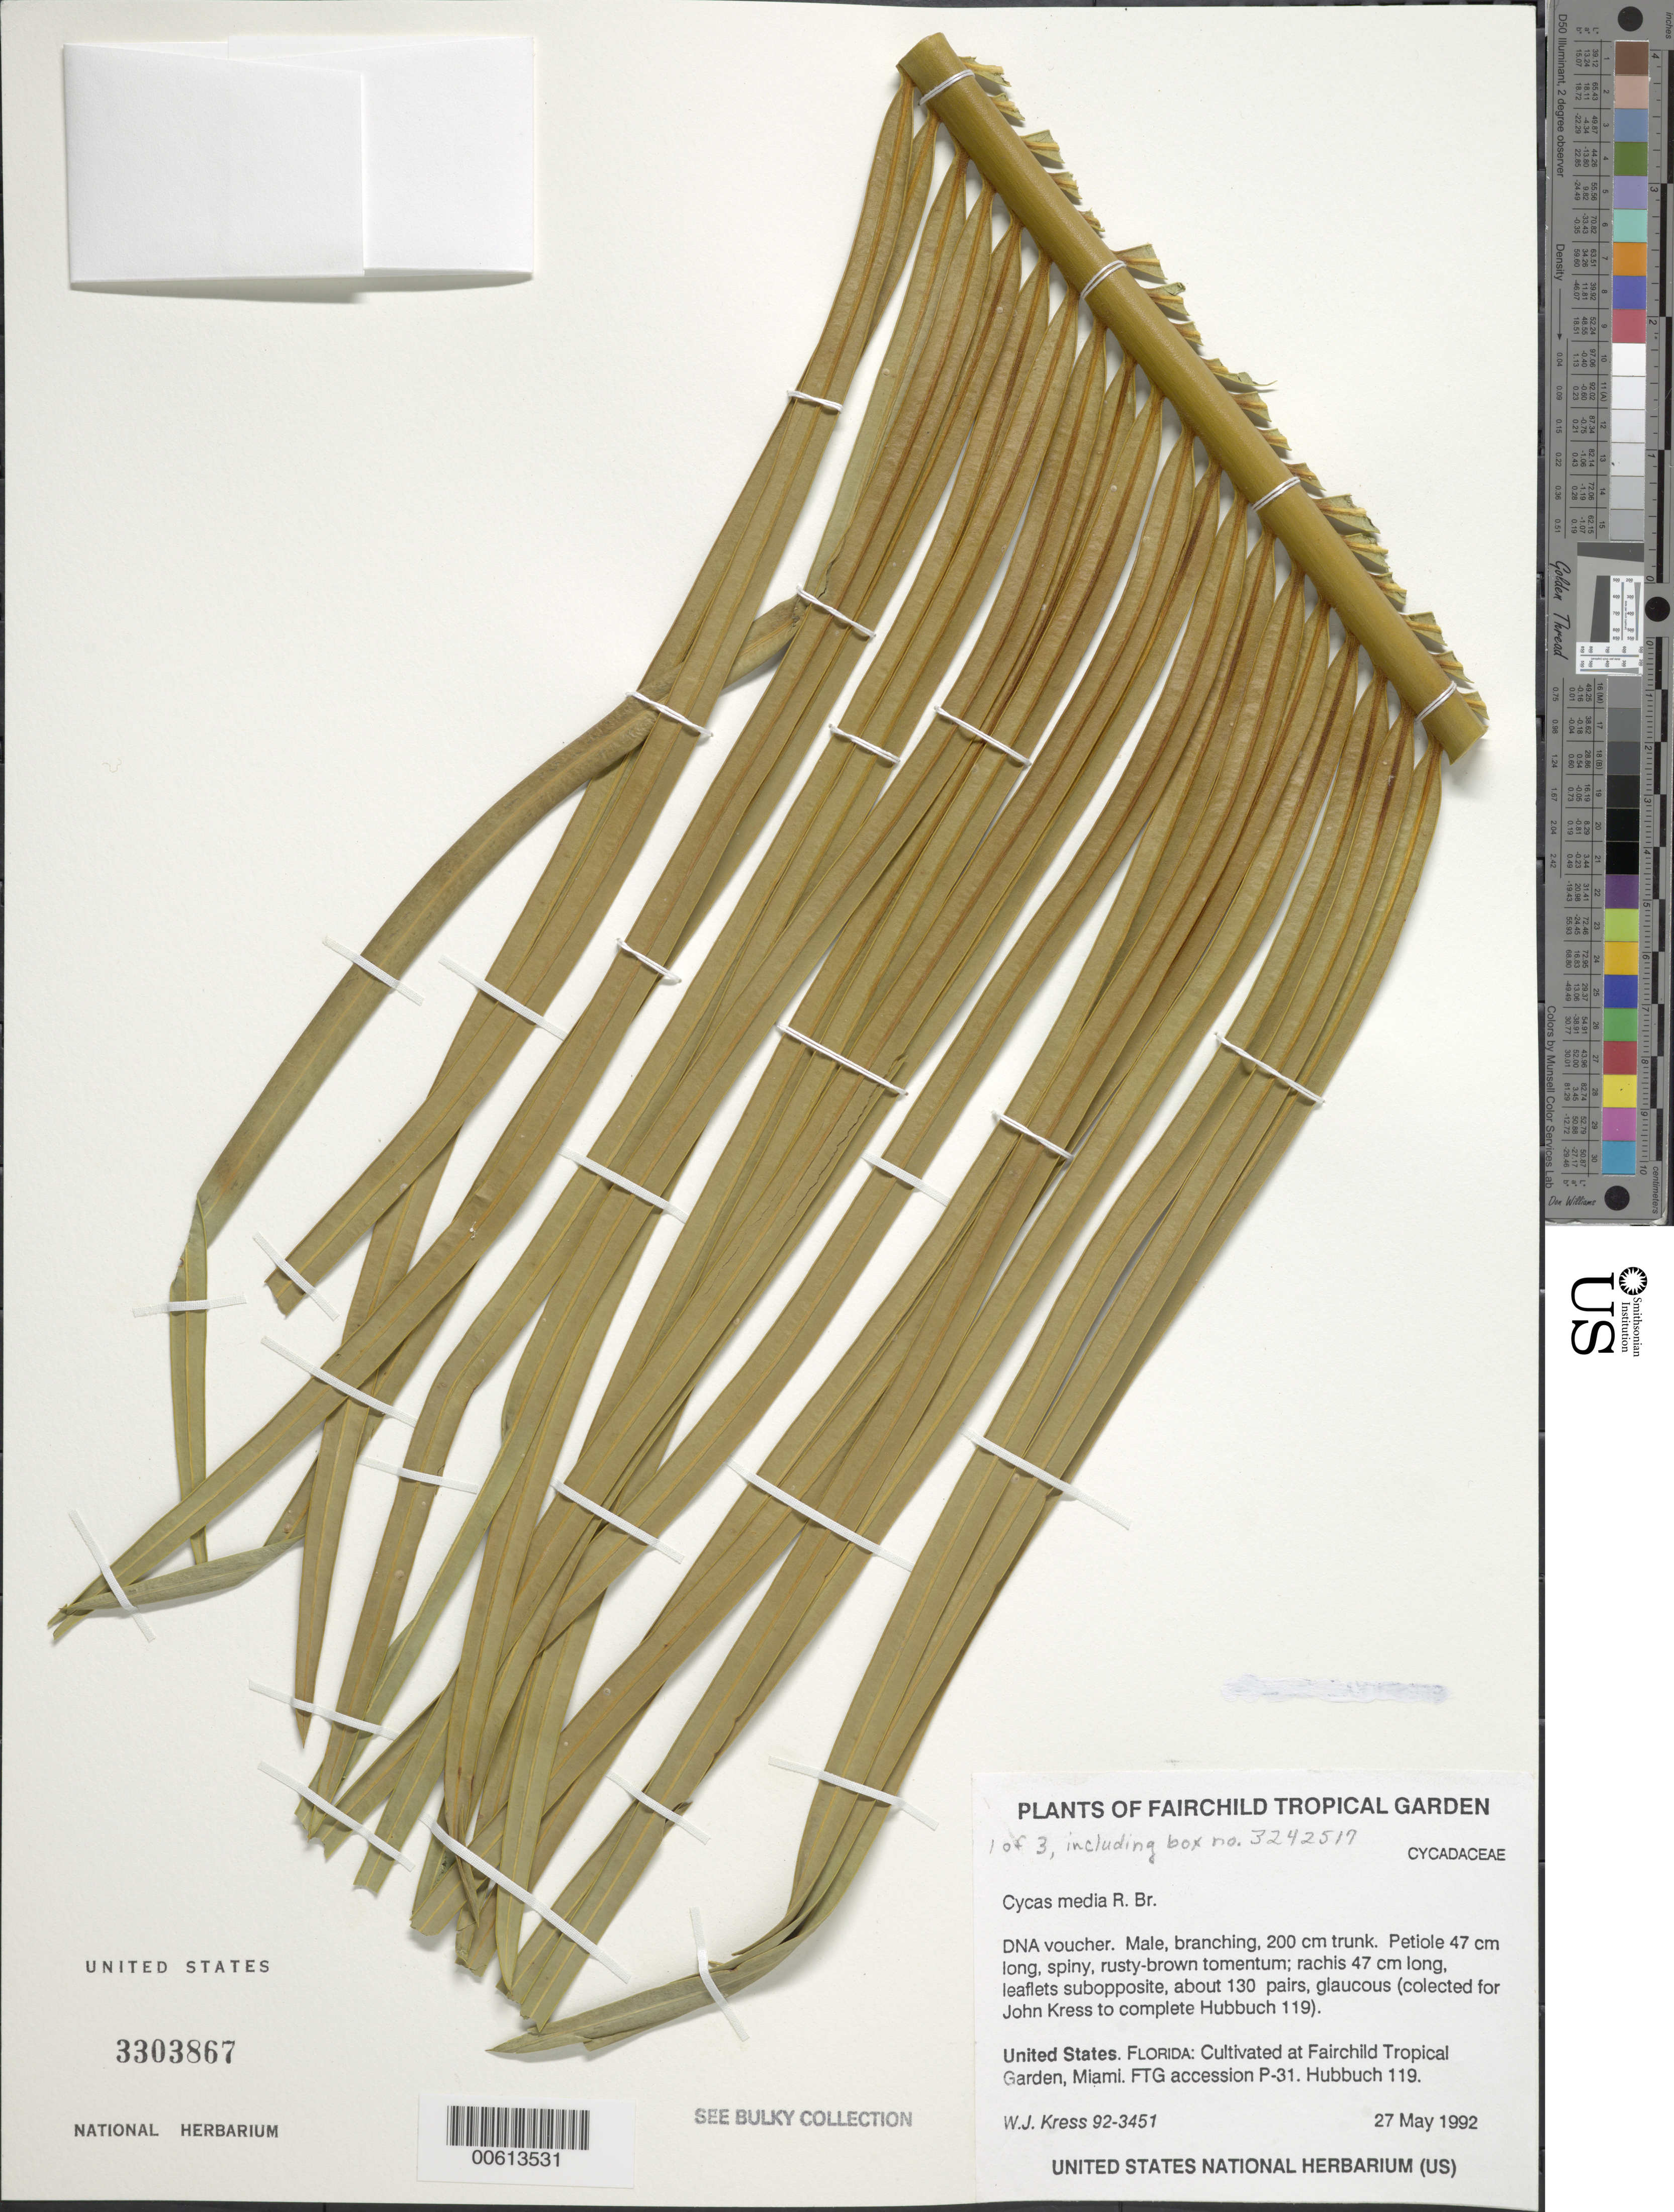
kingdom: Plantae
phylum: Tracheophyta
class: Cycadopsida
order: Cycadales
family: Cycadaceae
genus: Cycas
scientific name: Cycas media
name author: R. Br.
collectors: W. J. Kress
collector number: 92-3451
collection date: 1992-05-27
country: United States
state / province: Florida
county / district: Dade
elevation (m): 0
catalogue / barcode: US 3303867